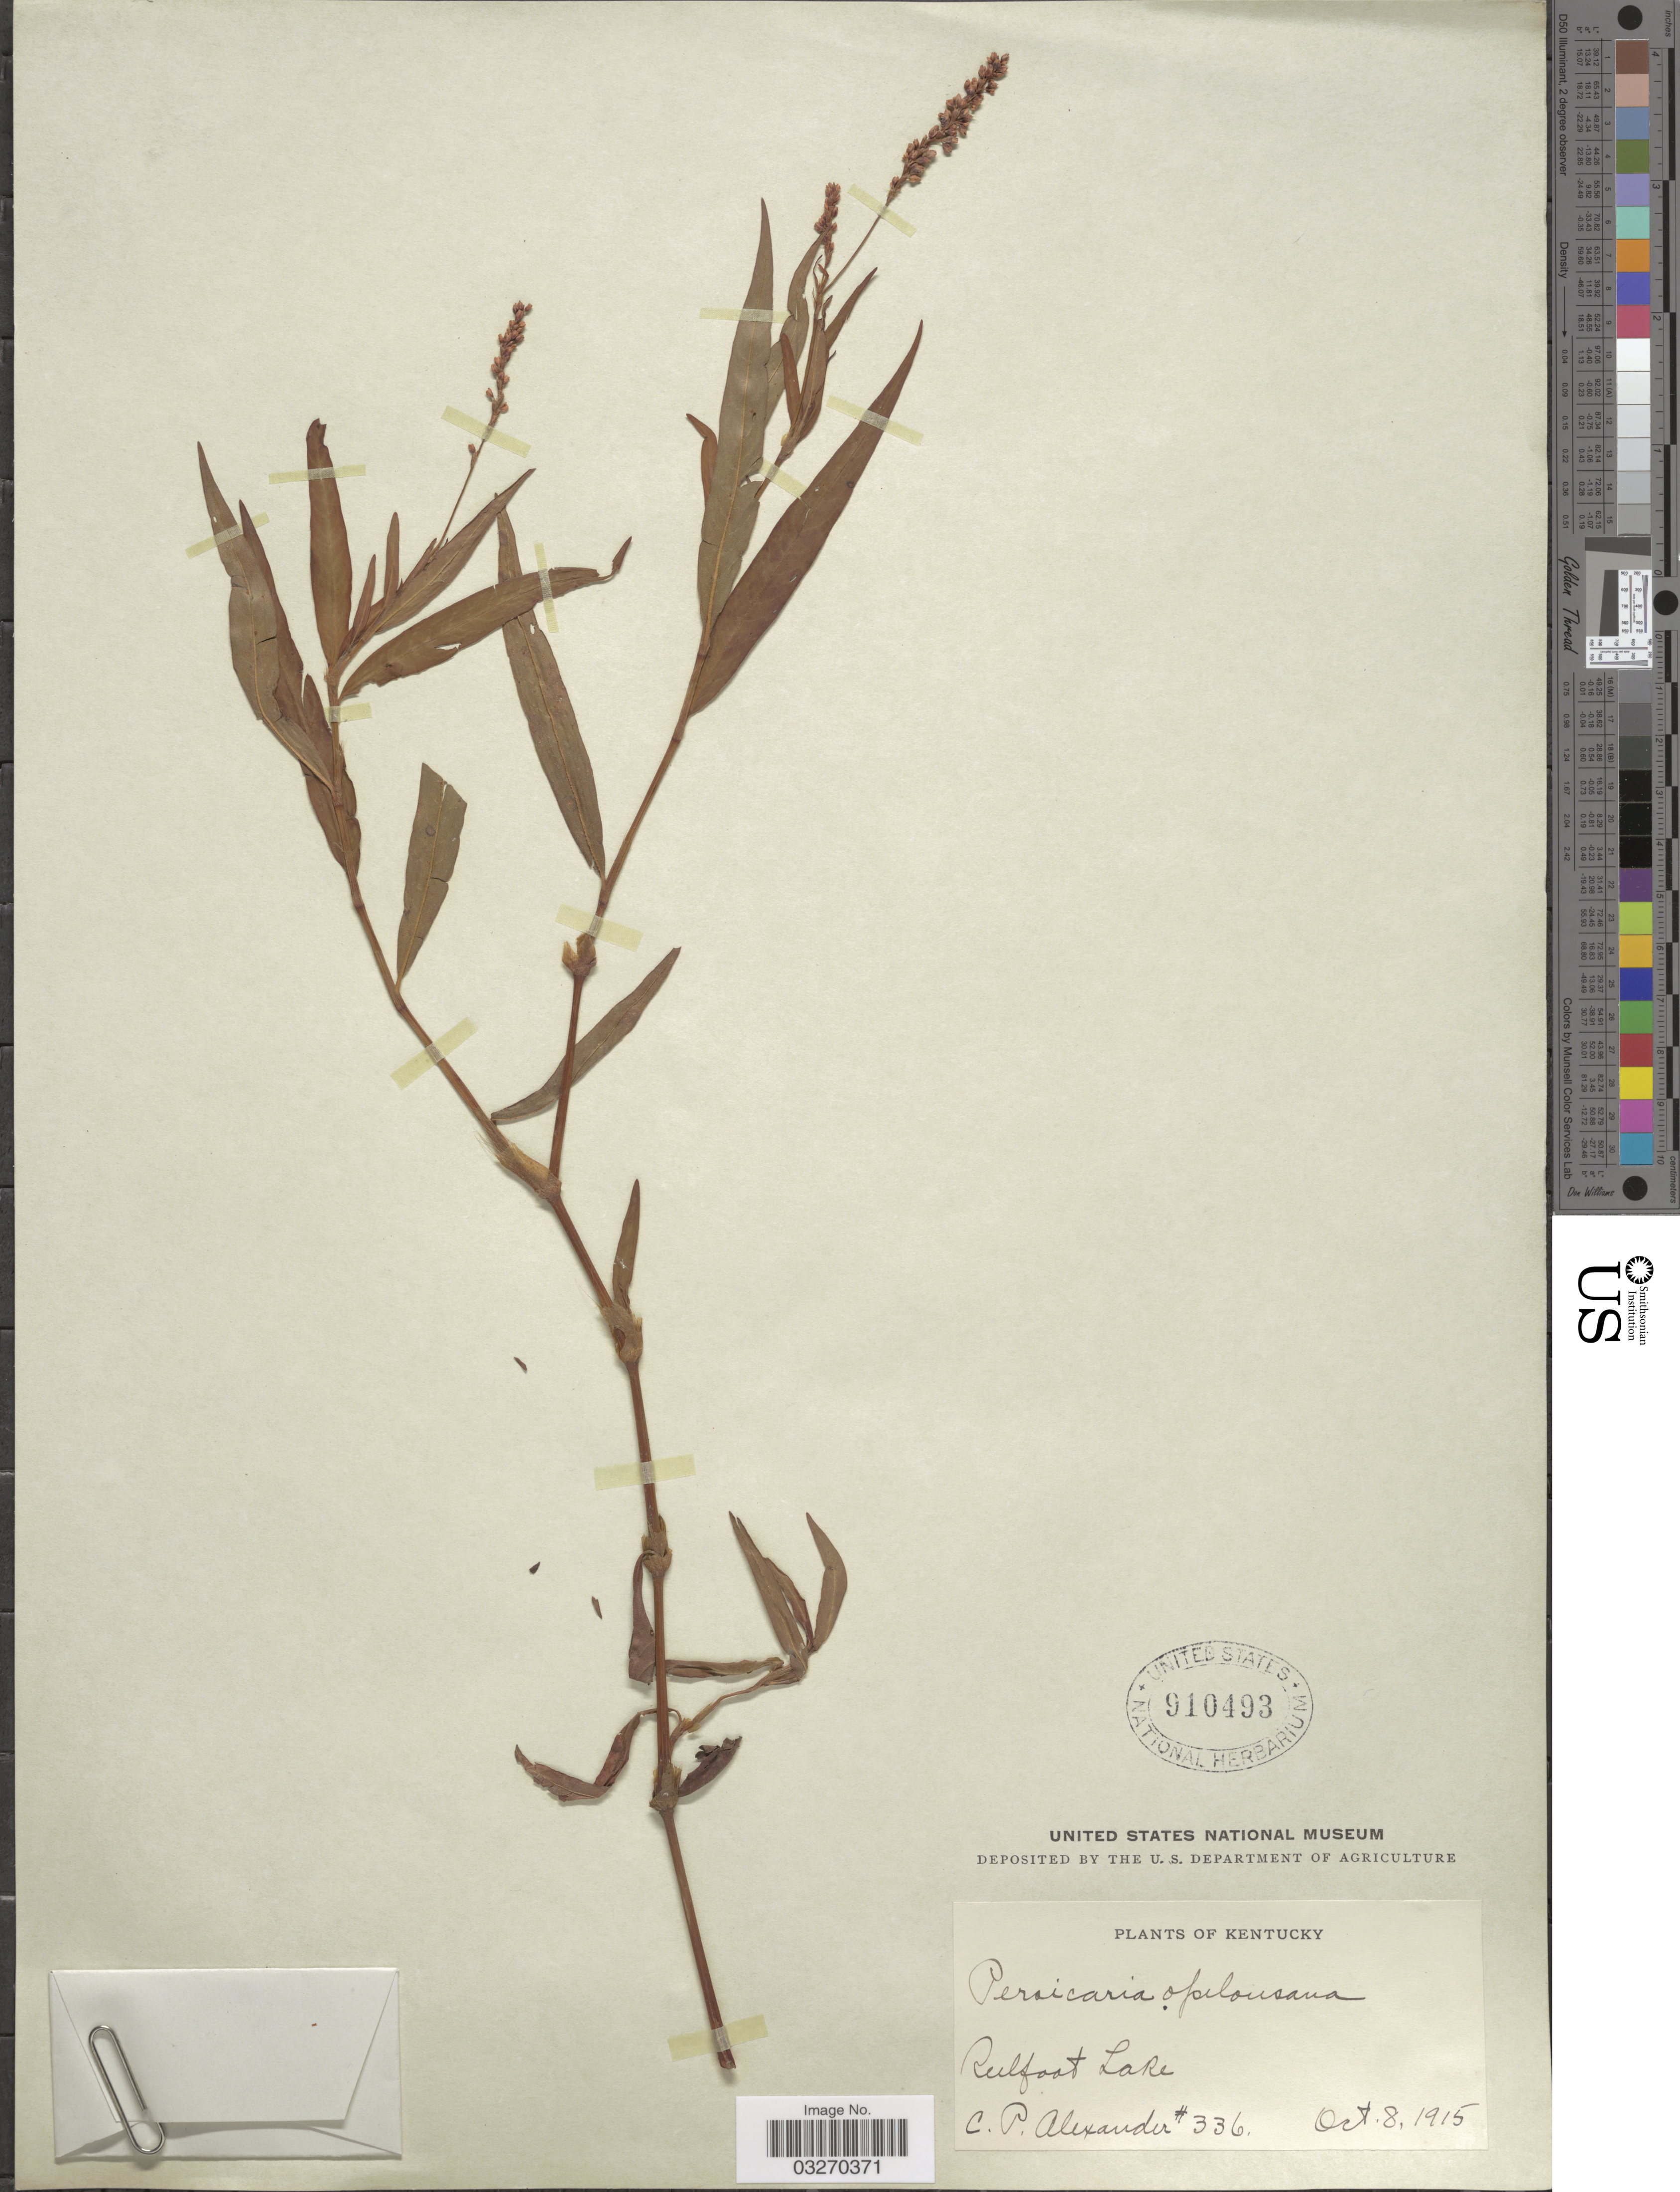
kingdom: Plantae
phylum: Tracheophyta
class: Magnoliopsida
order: Caryophyllales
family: Polygonaceae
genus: Persicaria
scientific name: Persicaria hydropiperoides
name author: (Michx.) Small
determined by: Atha, D. E.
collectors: C. P. Alexander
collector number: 336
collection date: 1915-10-08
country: United States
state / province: Kentucky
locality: Reelfoot Lake.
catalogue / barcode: US 910493